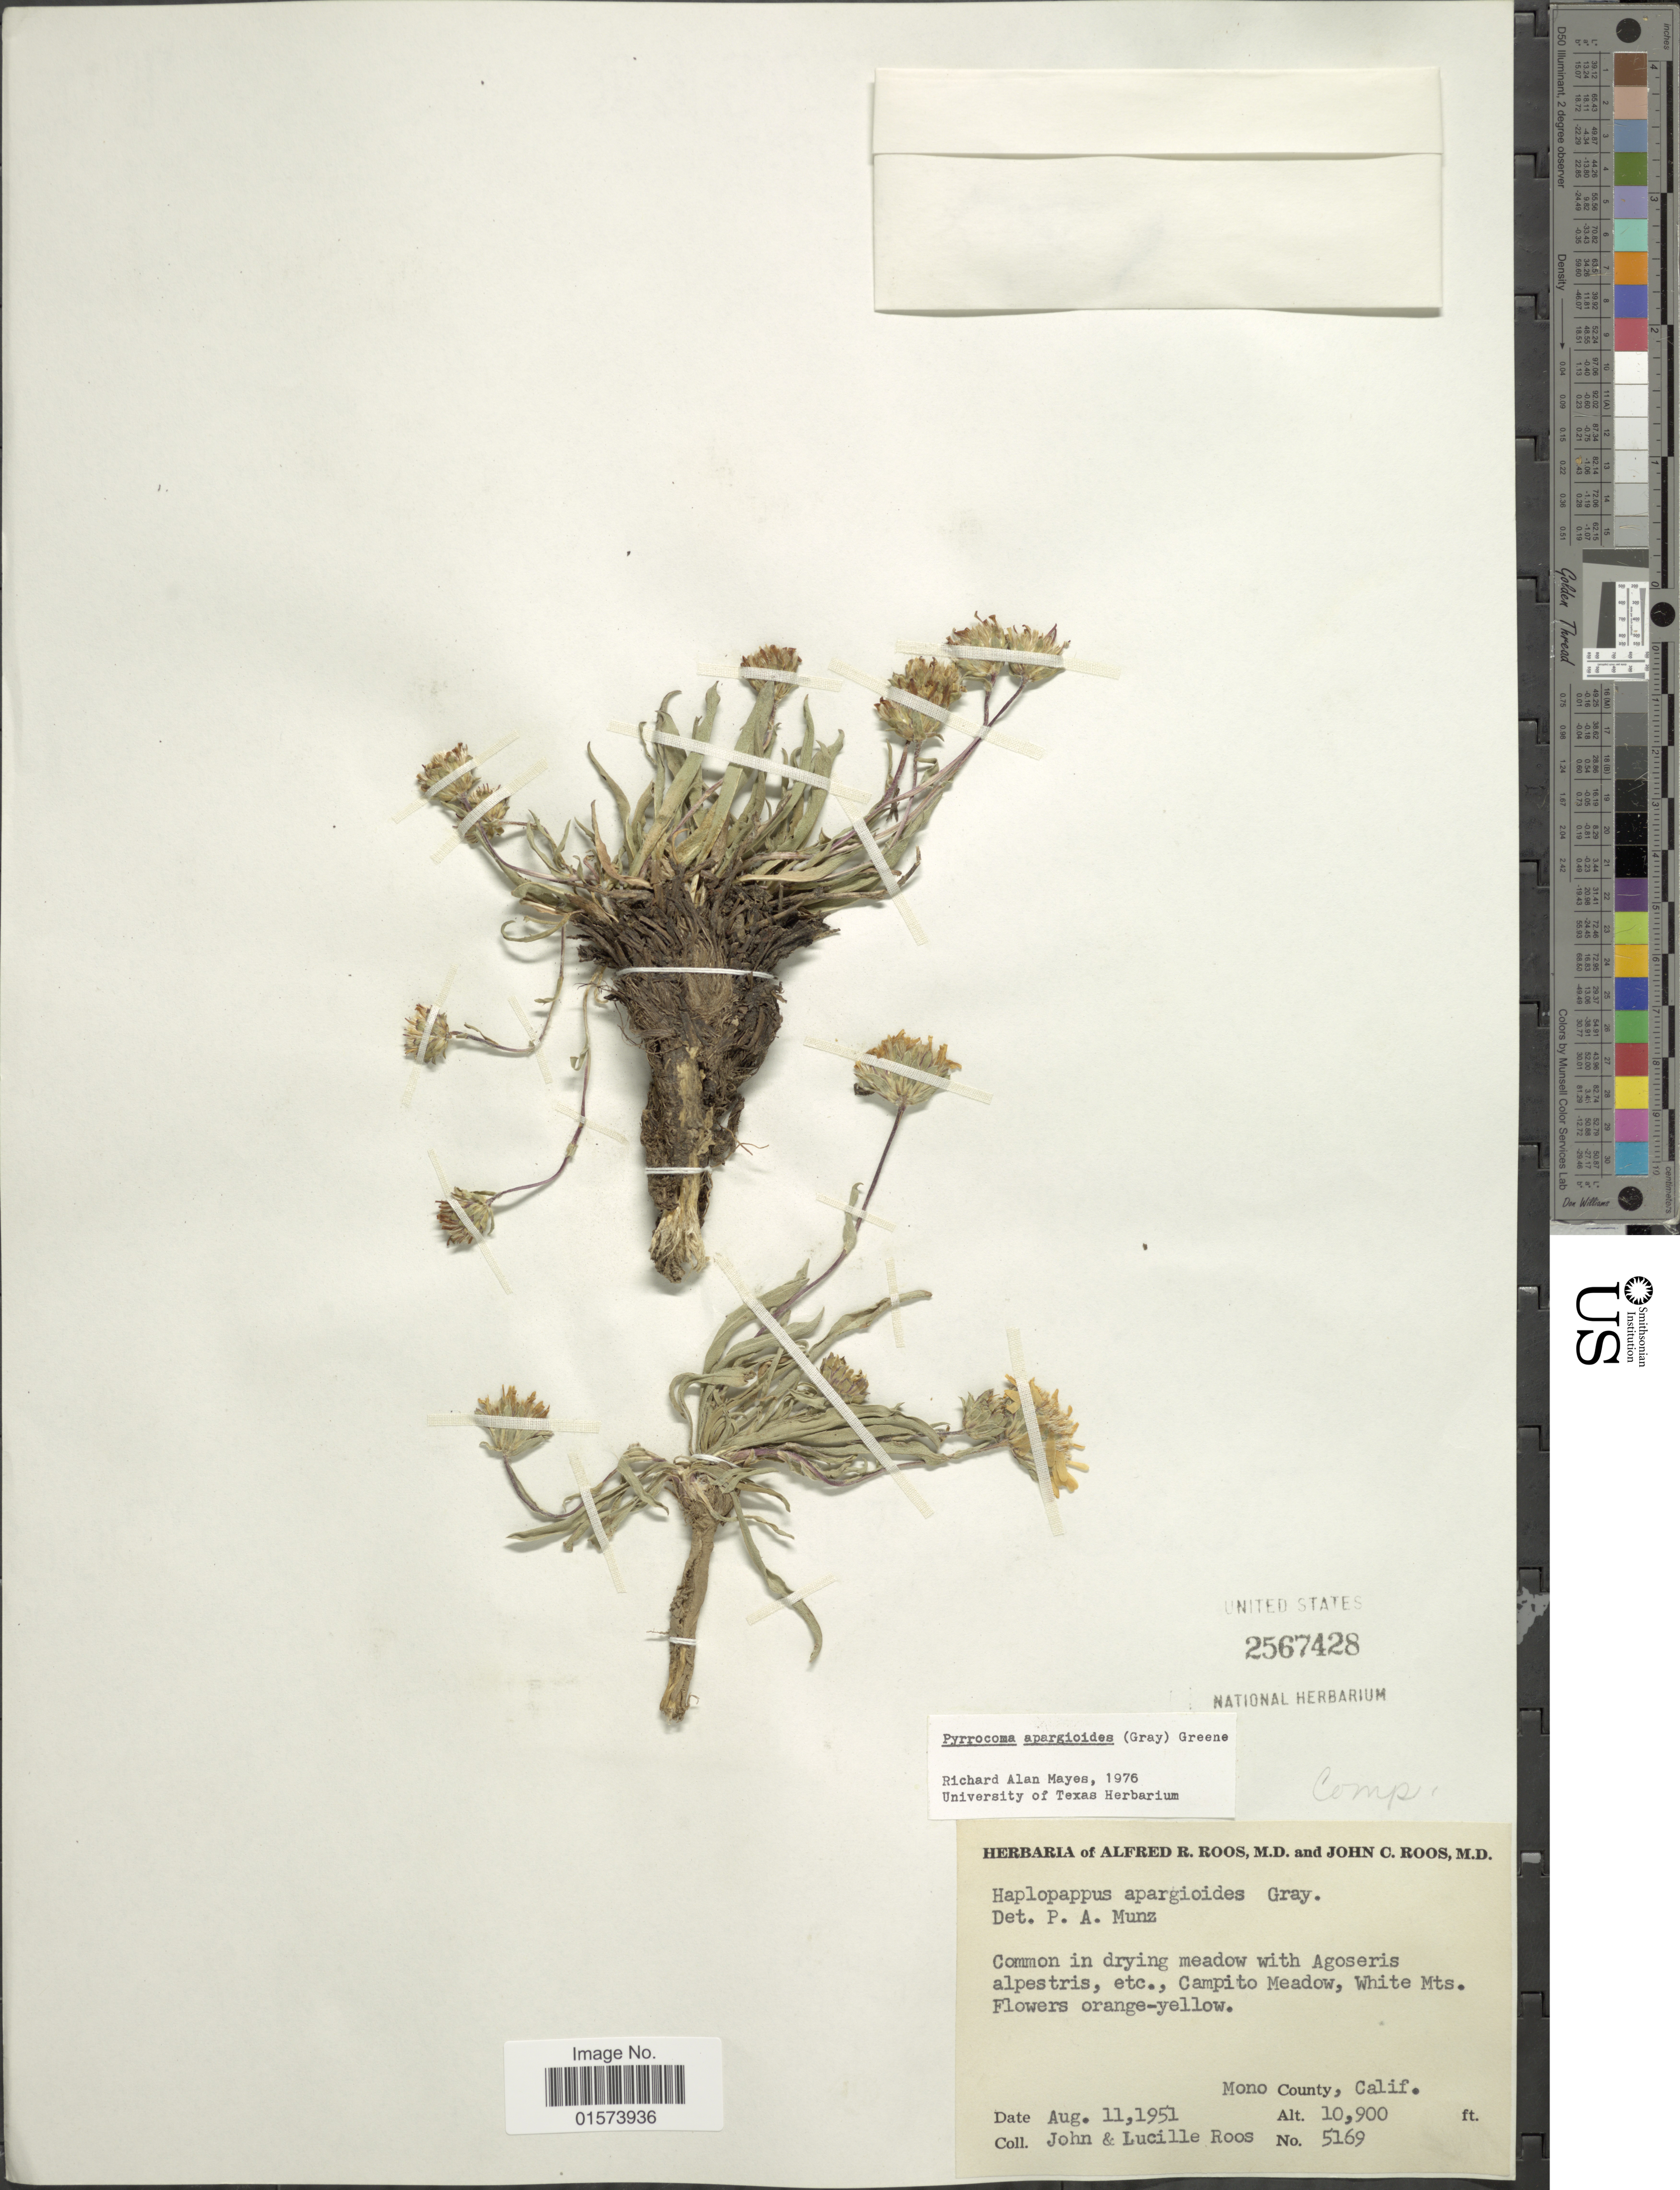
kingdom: Plantae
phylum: Tracheophyta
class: Magnoliopsida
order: Asterales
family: Asteraceae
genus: Pyrrocoma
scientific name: Pyrrocoma apargioides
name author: (A. Gray) Greene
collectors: J. C. Roos & L. Roos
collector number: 5169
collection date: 1951-08-11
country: United States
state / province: California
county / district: Mono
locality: Common in drying meadow, Campito Meadow, White Mts., Mono County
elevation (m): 3322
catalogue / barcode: US 2567428